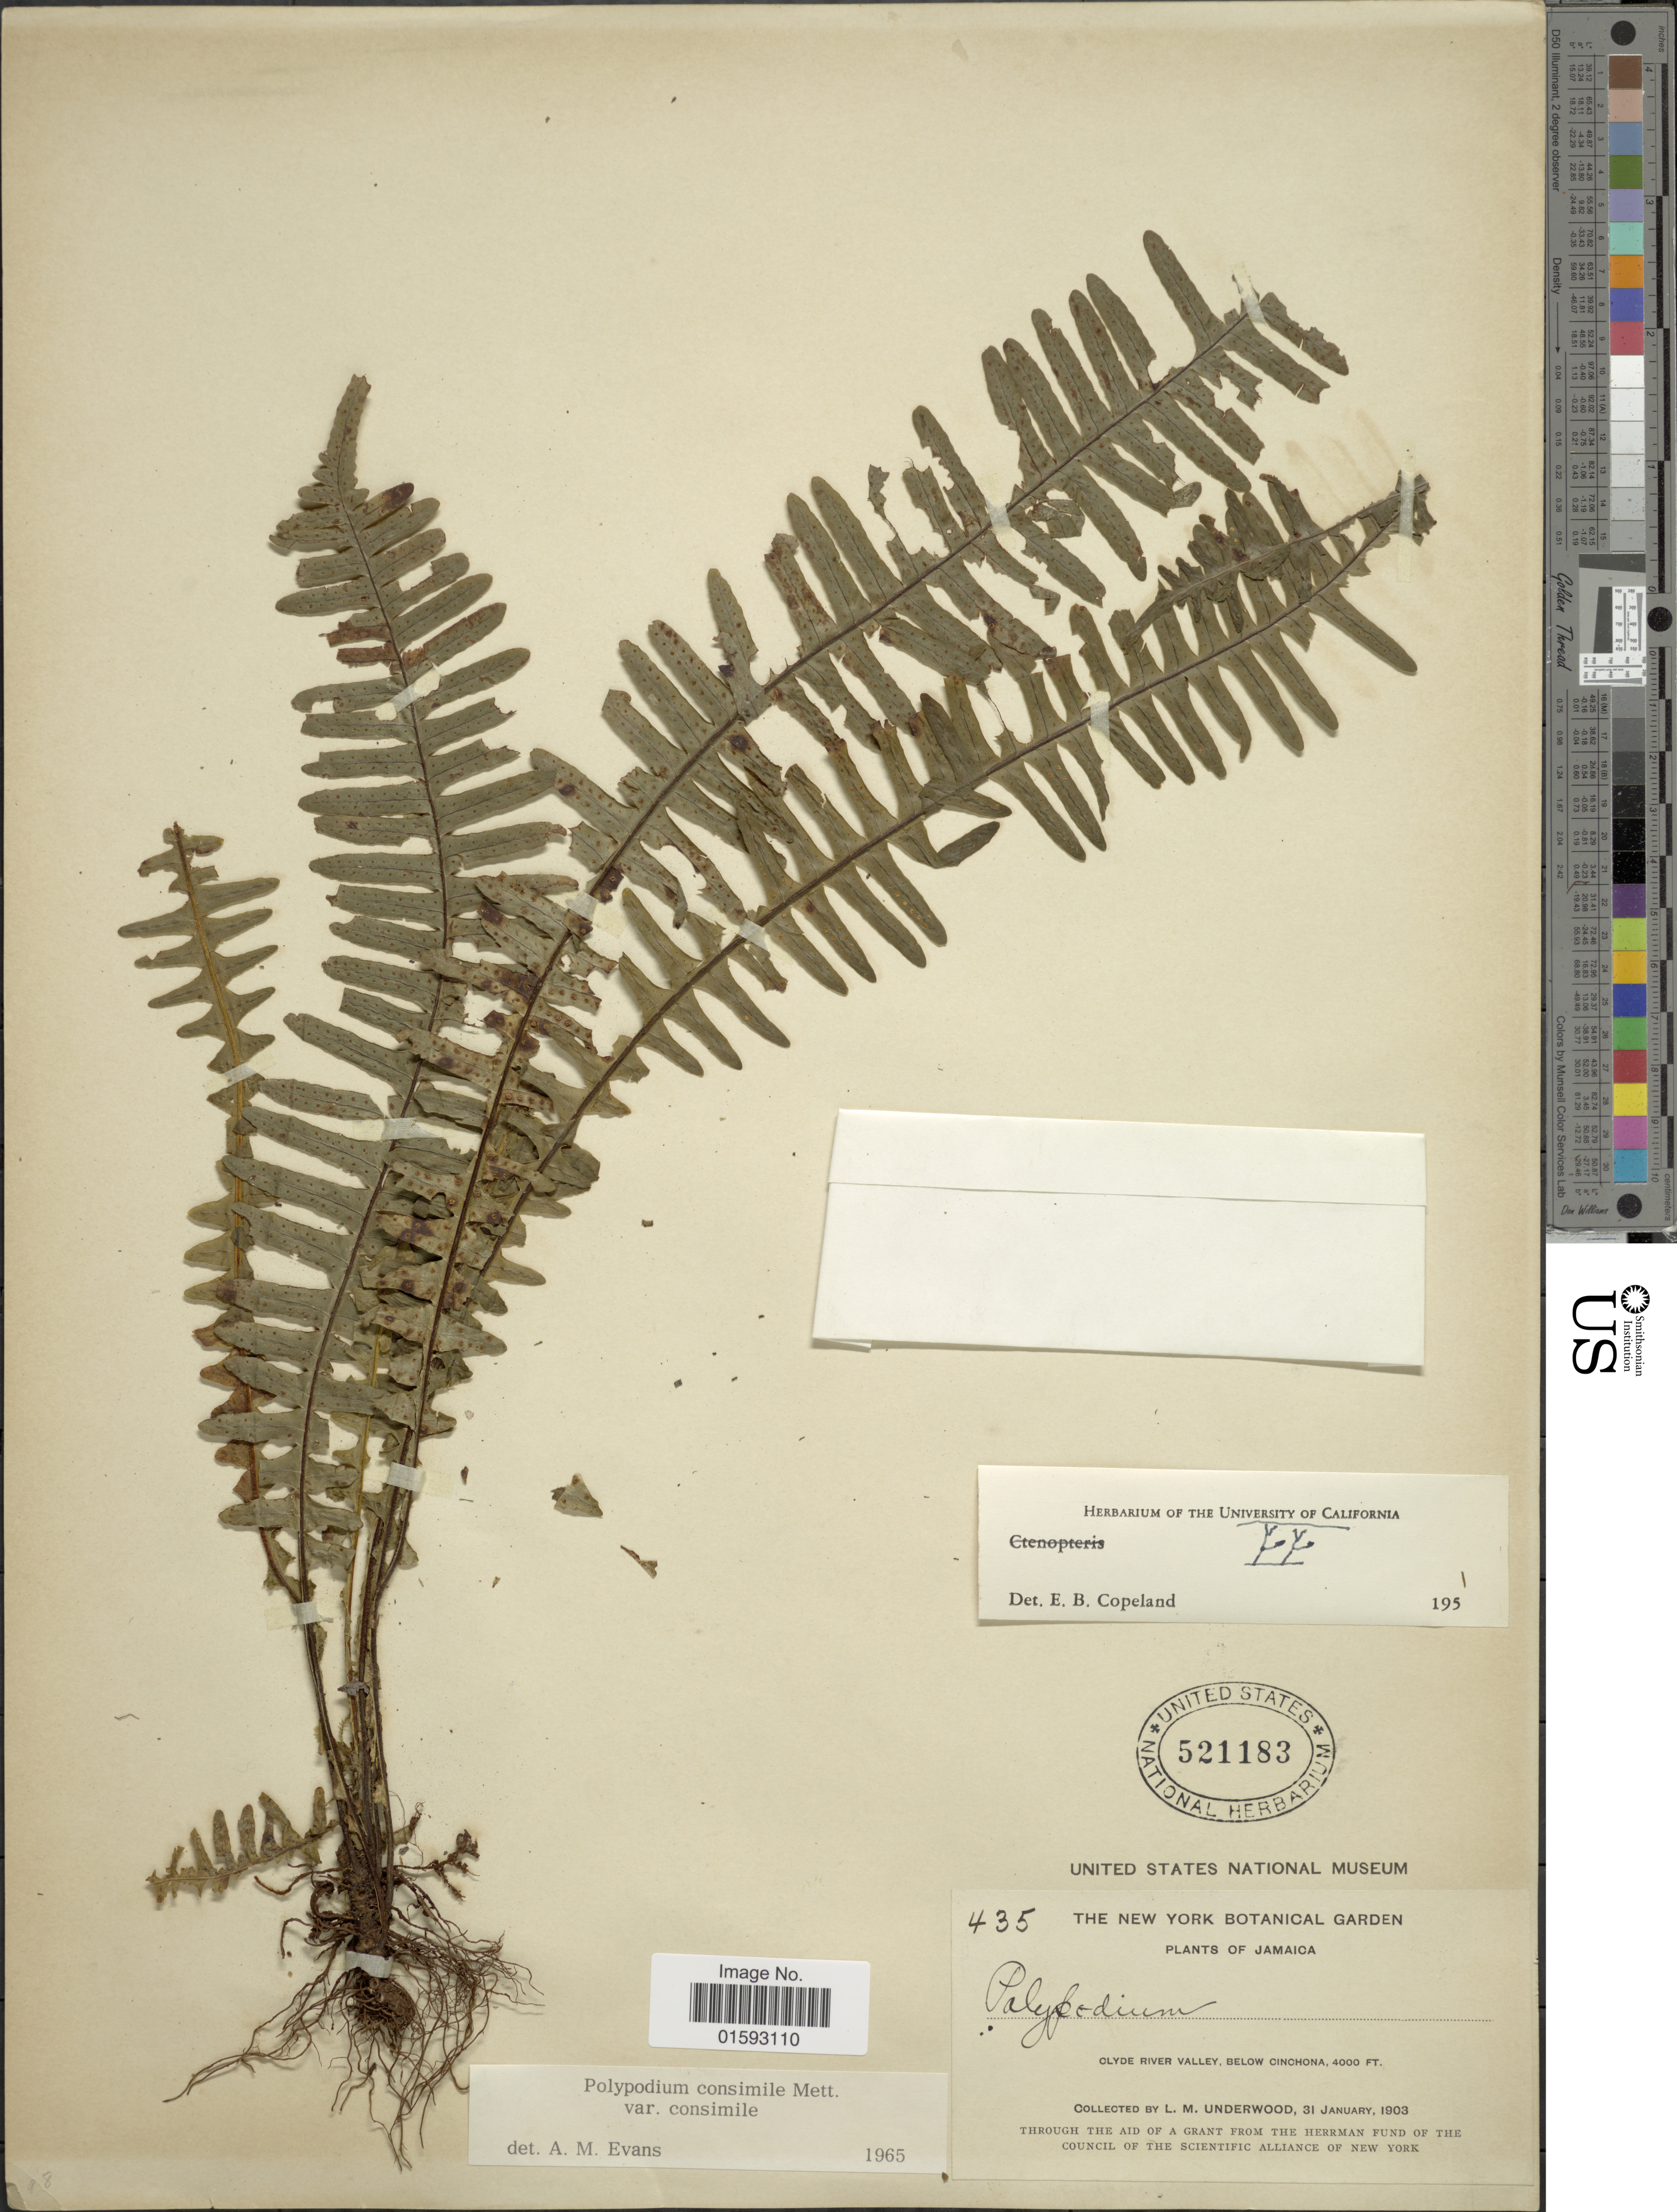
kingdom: Plantae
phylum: Tracheophyta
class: Polypodiopsida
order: Polypodiales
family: Polypodiaceae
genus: Pecluma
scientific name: Pecluma consimilis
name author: (Mett.) M.G. Price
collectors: L. M. Underwood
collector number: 435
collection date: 1903-01-31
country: Jamaica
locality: Clyde River Valley, below Cinchona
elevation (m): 1219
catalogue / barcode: US 521183